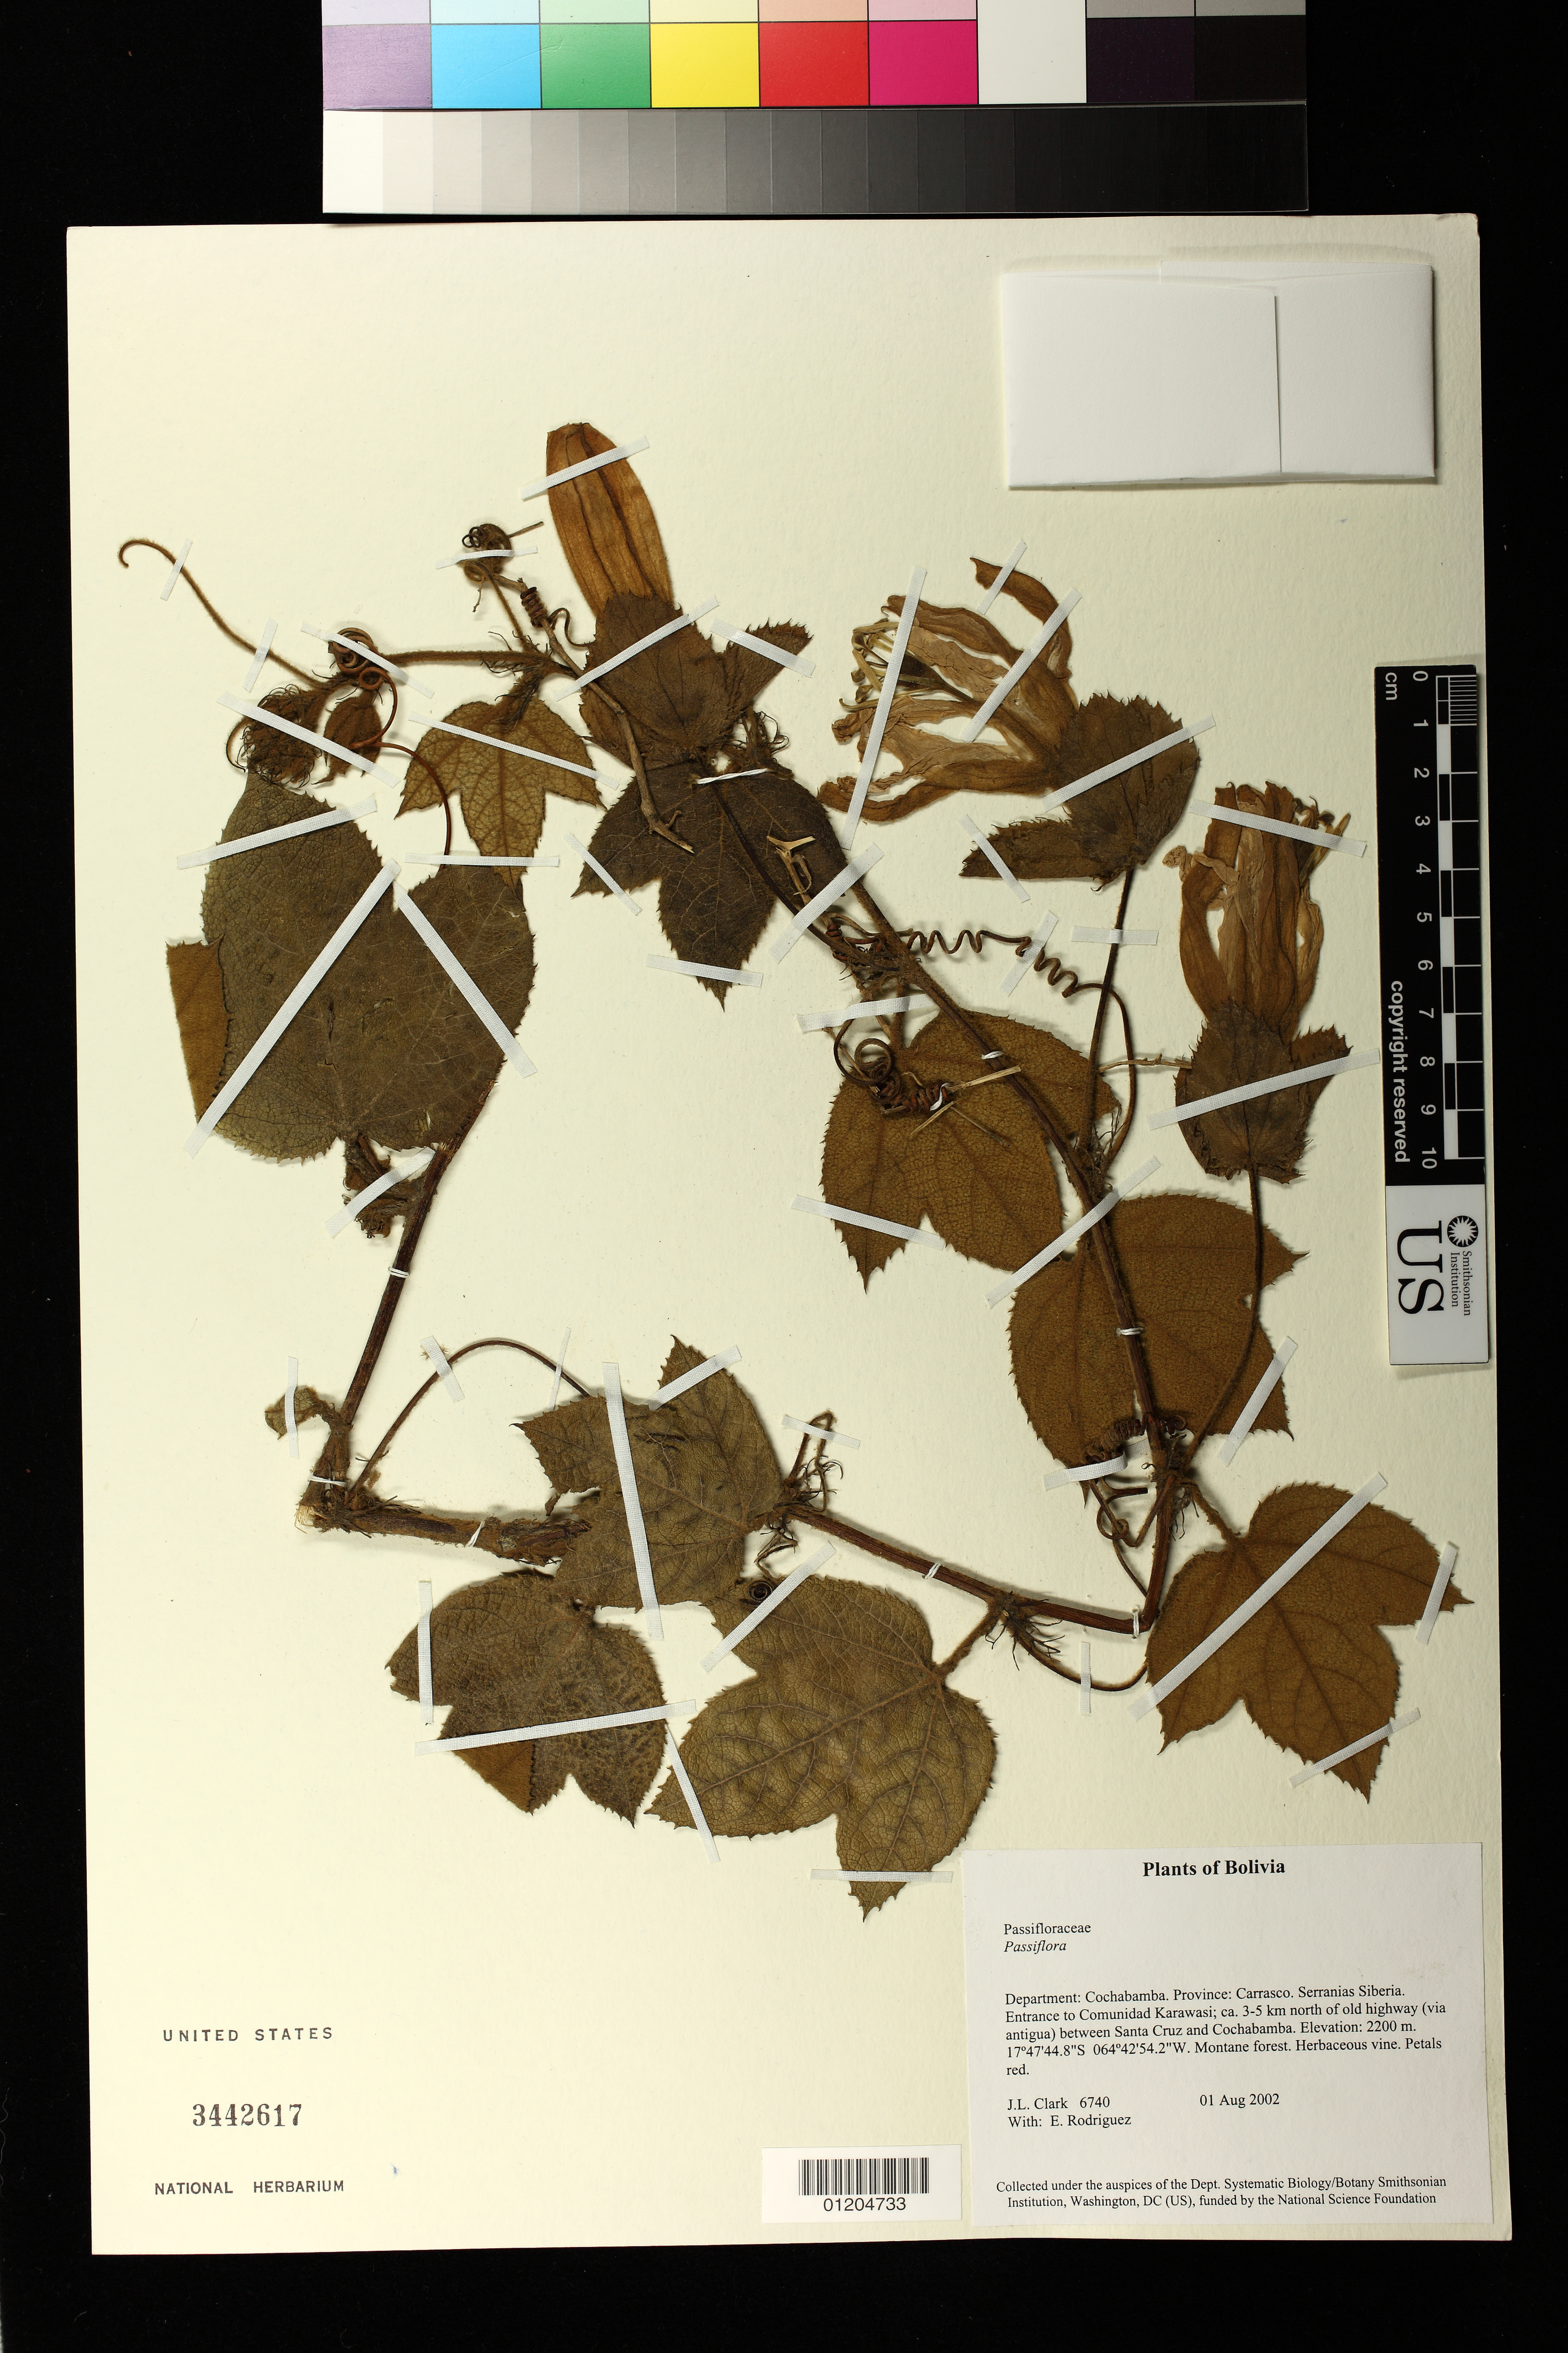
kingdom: Plantae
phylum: Tracheophyta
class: Magnoliopsida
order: Malpighiales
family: Passifloraceae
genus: Passiflora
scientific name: Passiflora pilosicorona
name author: Sacco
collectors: J. L. Clark & E. Rodriguez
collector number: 6740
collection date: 2002-08-01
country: Bolivia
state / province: Cochabamba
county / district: Carraso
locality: Serranias Siberia. Entrance to Comunidad Karawasi; ca. 3-5 km north of old highway (via antigua) between Santa Cruz and Cochabamba.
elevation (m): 2200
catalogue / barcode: US 3442617